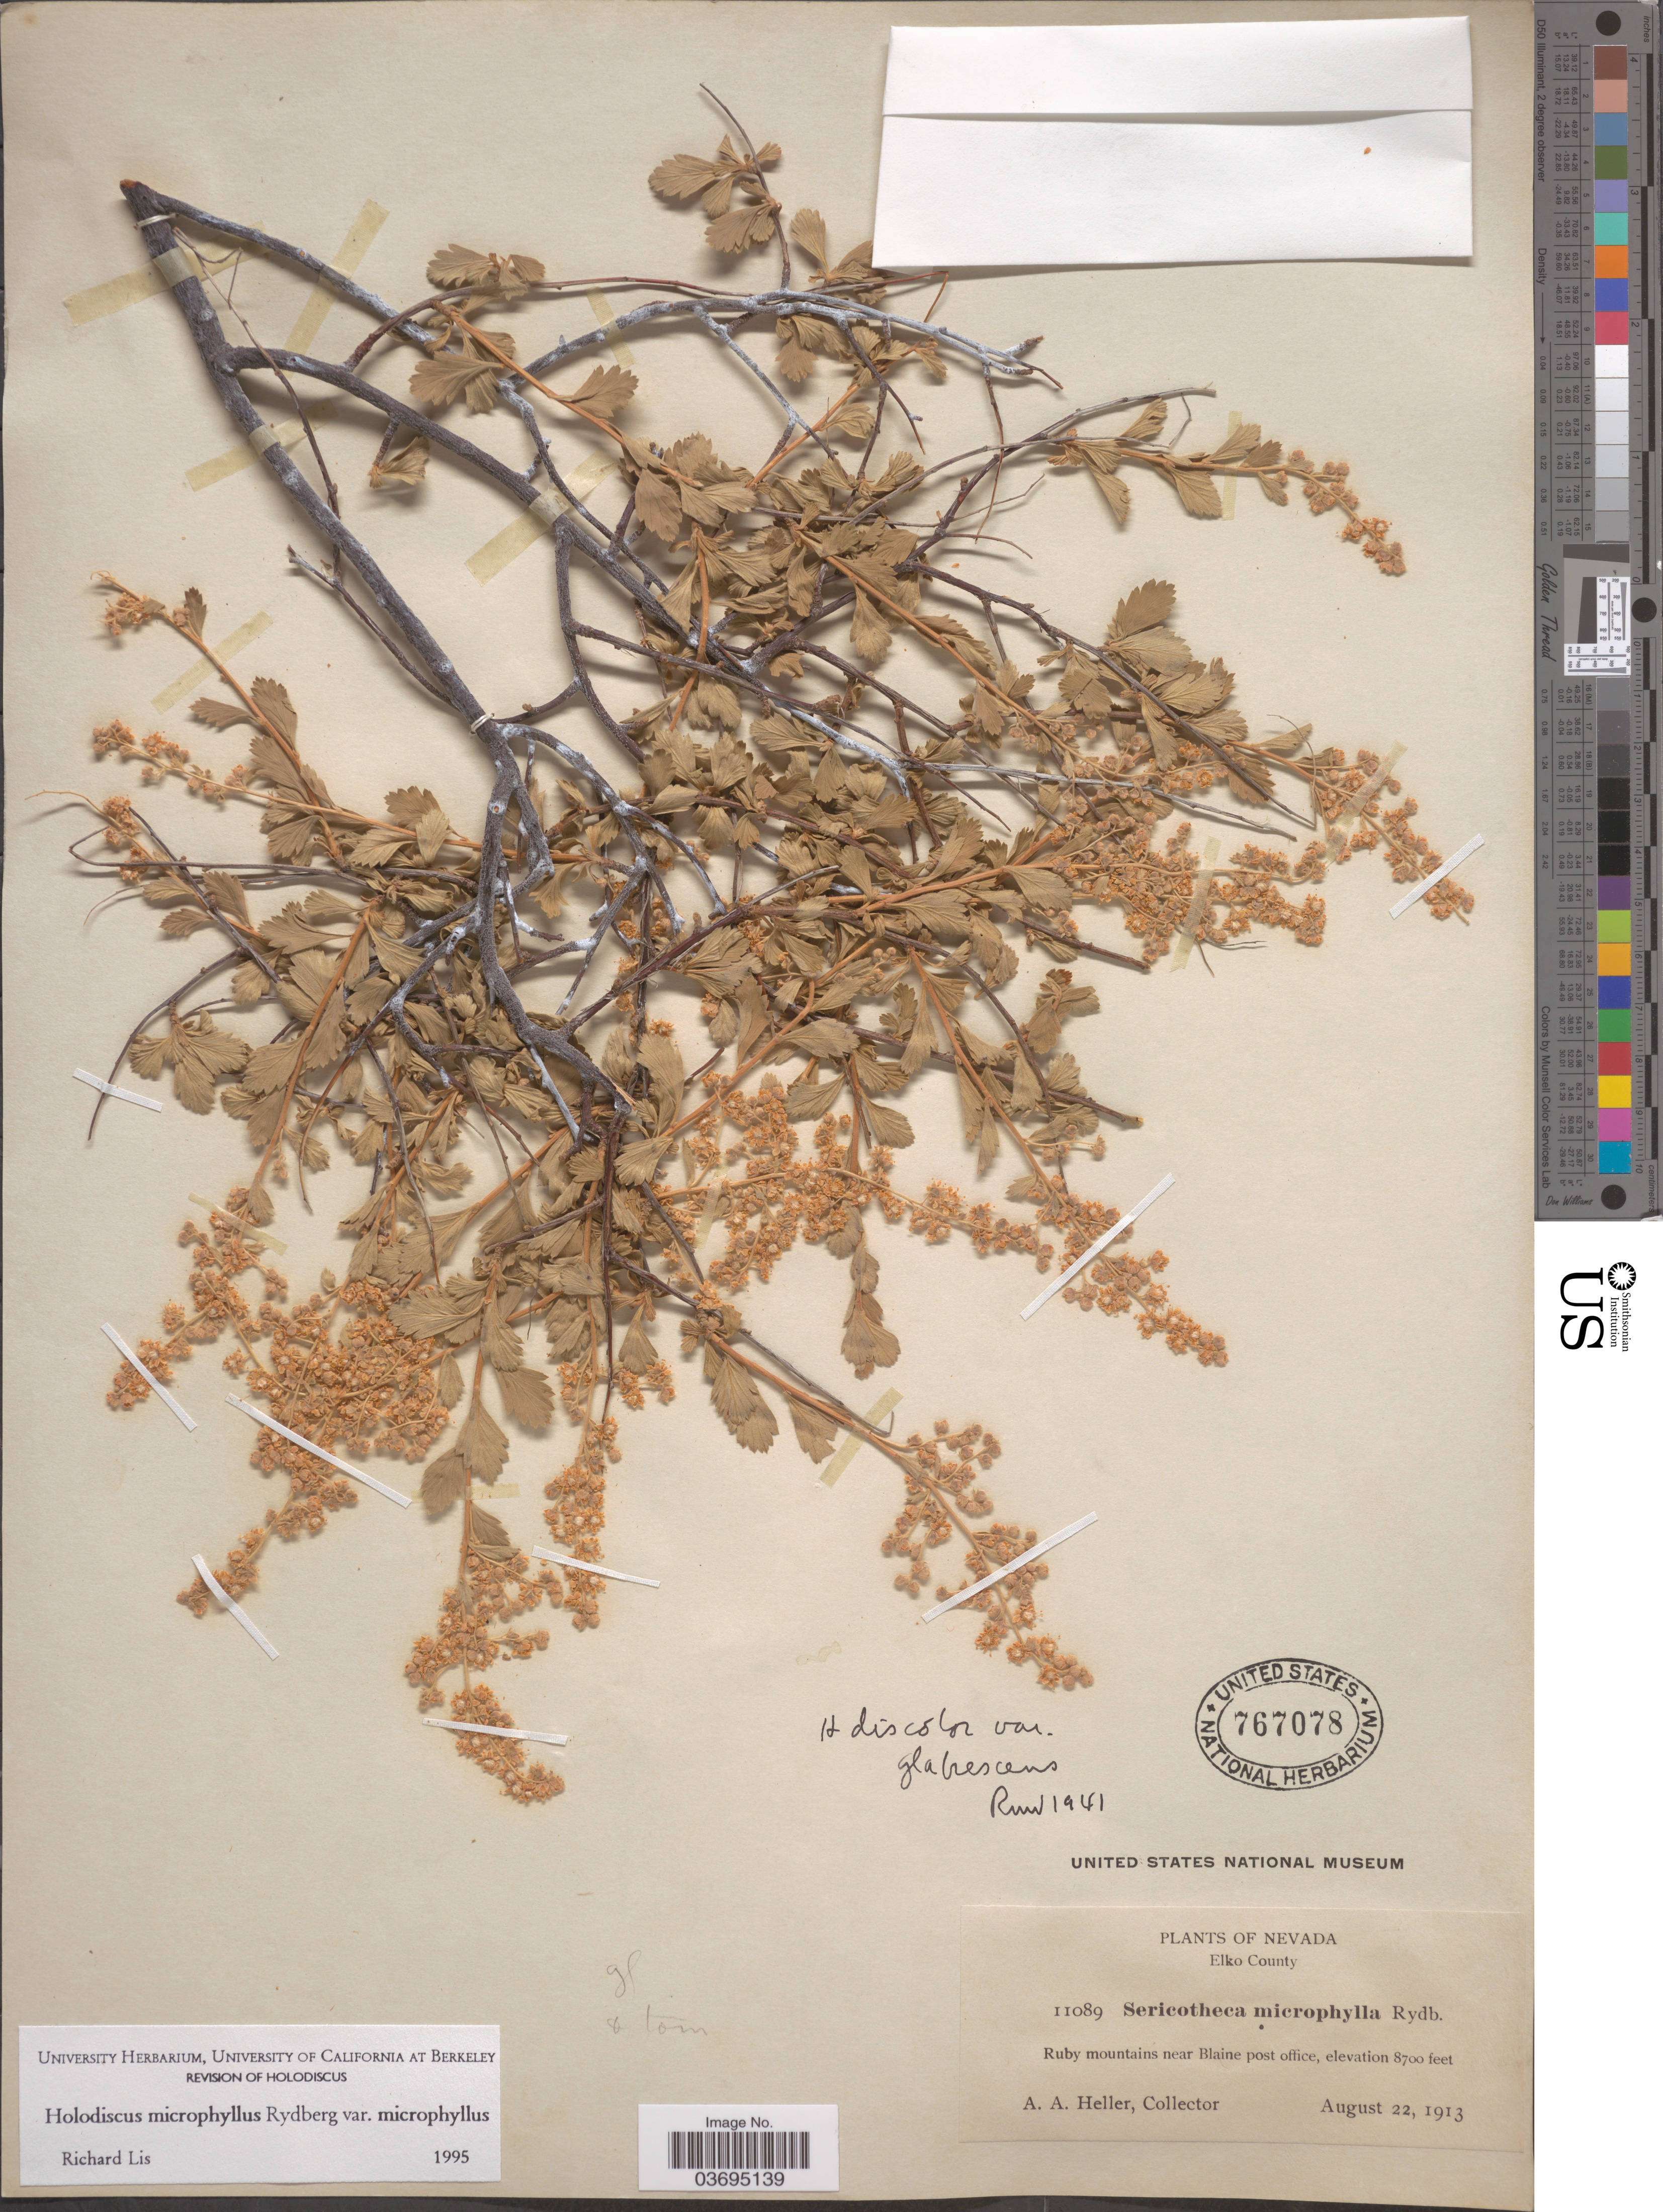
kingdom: Plantae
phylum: Tracheophyta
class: Magnoliopsida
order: Rosales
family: Rosaceae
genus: Holodiscus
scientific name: Holodiscus discolor var. microphyllus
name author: (Rydb.) Jeps.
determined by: Strong, Mark T., (BOT), Smithsonian Institution - National Museum of Natural History (UNITED STATES)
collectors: A. A. Heller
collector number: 11089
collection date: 1913-08-22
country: United States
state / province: Nevada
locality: Elko County. Ruby mountains near Blaine post office.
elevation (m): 2652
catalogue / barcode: US 767078